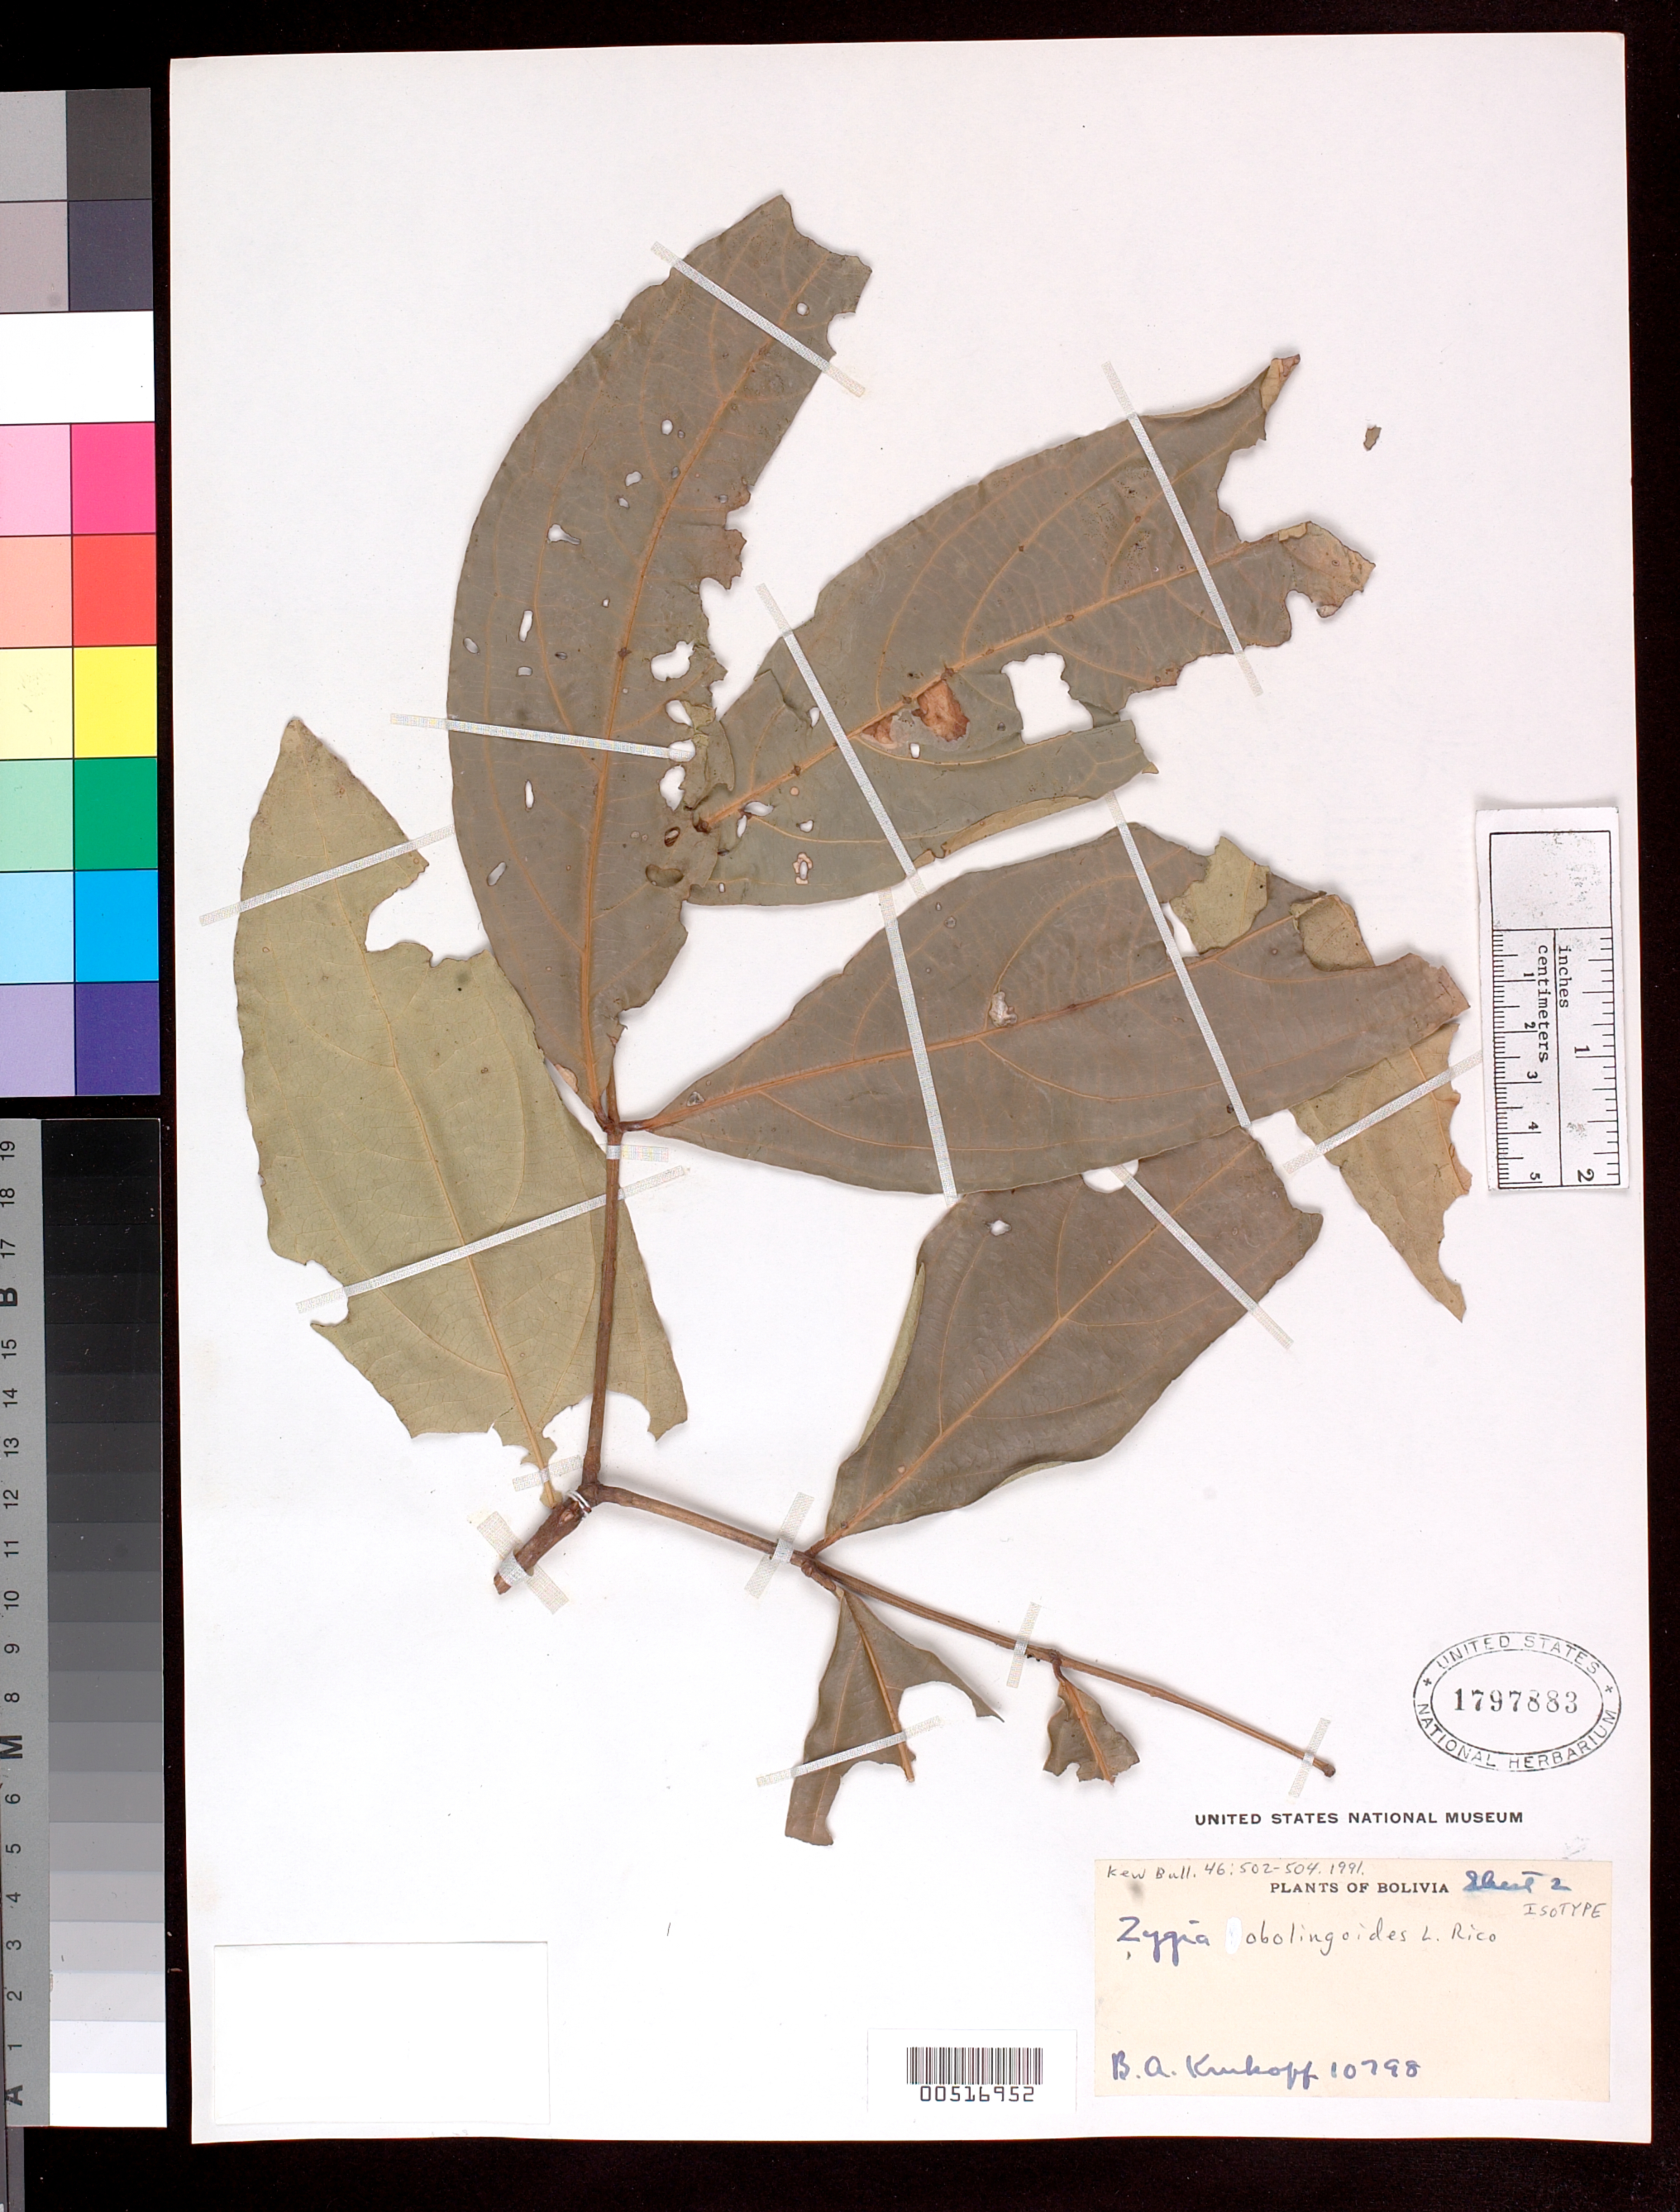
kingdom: Plantae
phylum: Tracheophyta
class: Magnoliopsida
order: Fabales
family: Fabaceae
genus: Zygia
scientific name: Zygia obolingoides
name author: L. Rico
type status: Isotype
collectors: B. A. Krukoff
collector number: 10798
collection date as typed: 12 Sep 1939 to 30 Sep 1939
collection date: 1939-09-12/1939-09-30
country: Bolivia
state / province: La Paz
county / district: Larecaja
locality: Tuiri, near Mapiri, on left bank of Rio Mapiri.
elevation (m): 490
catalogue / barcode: US 1797883